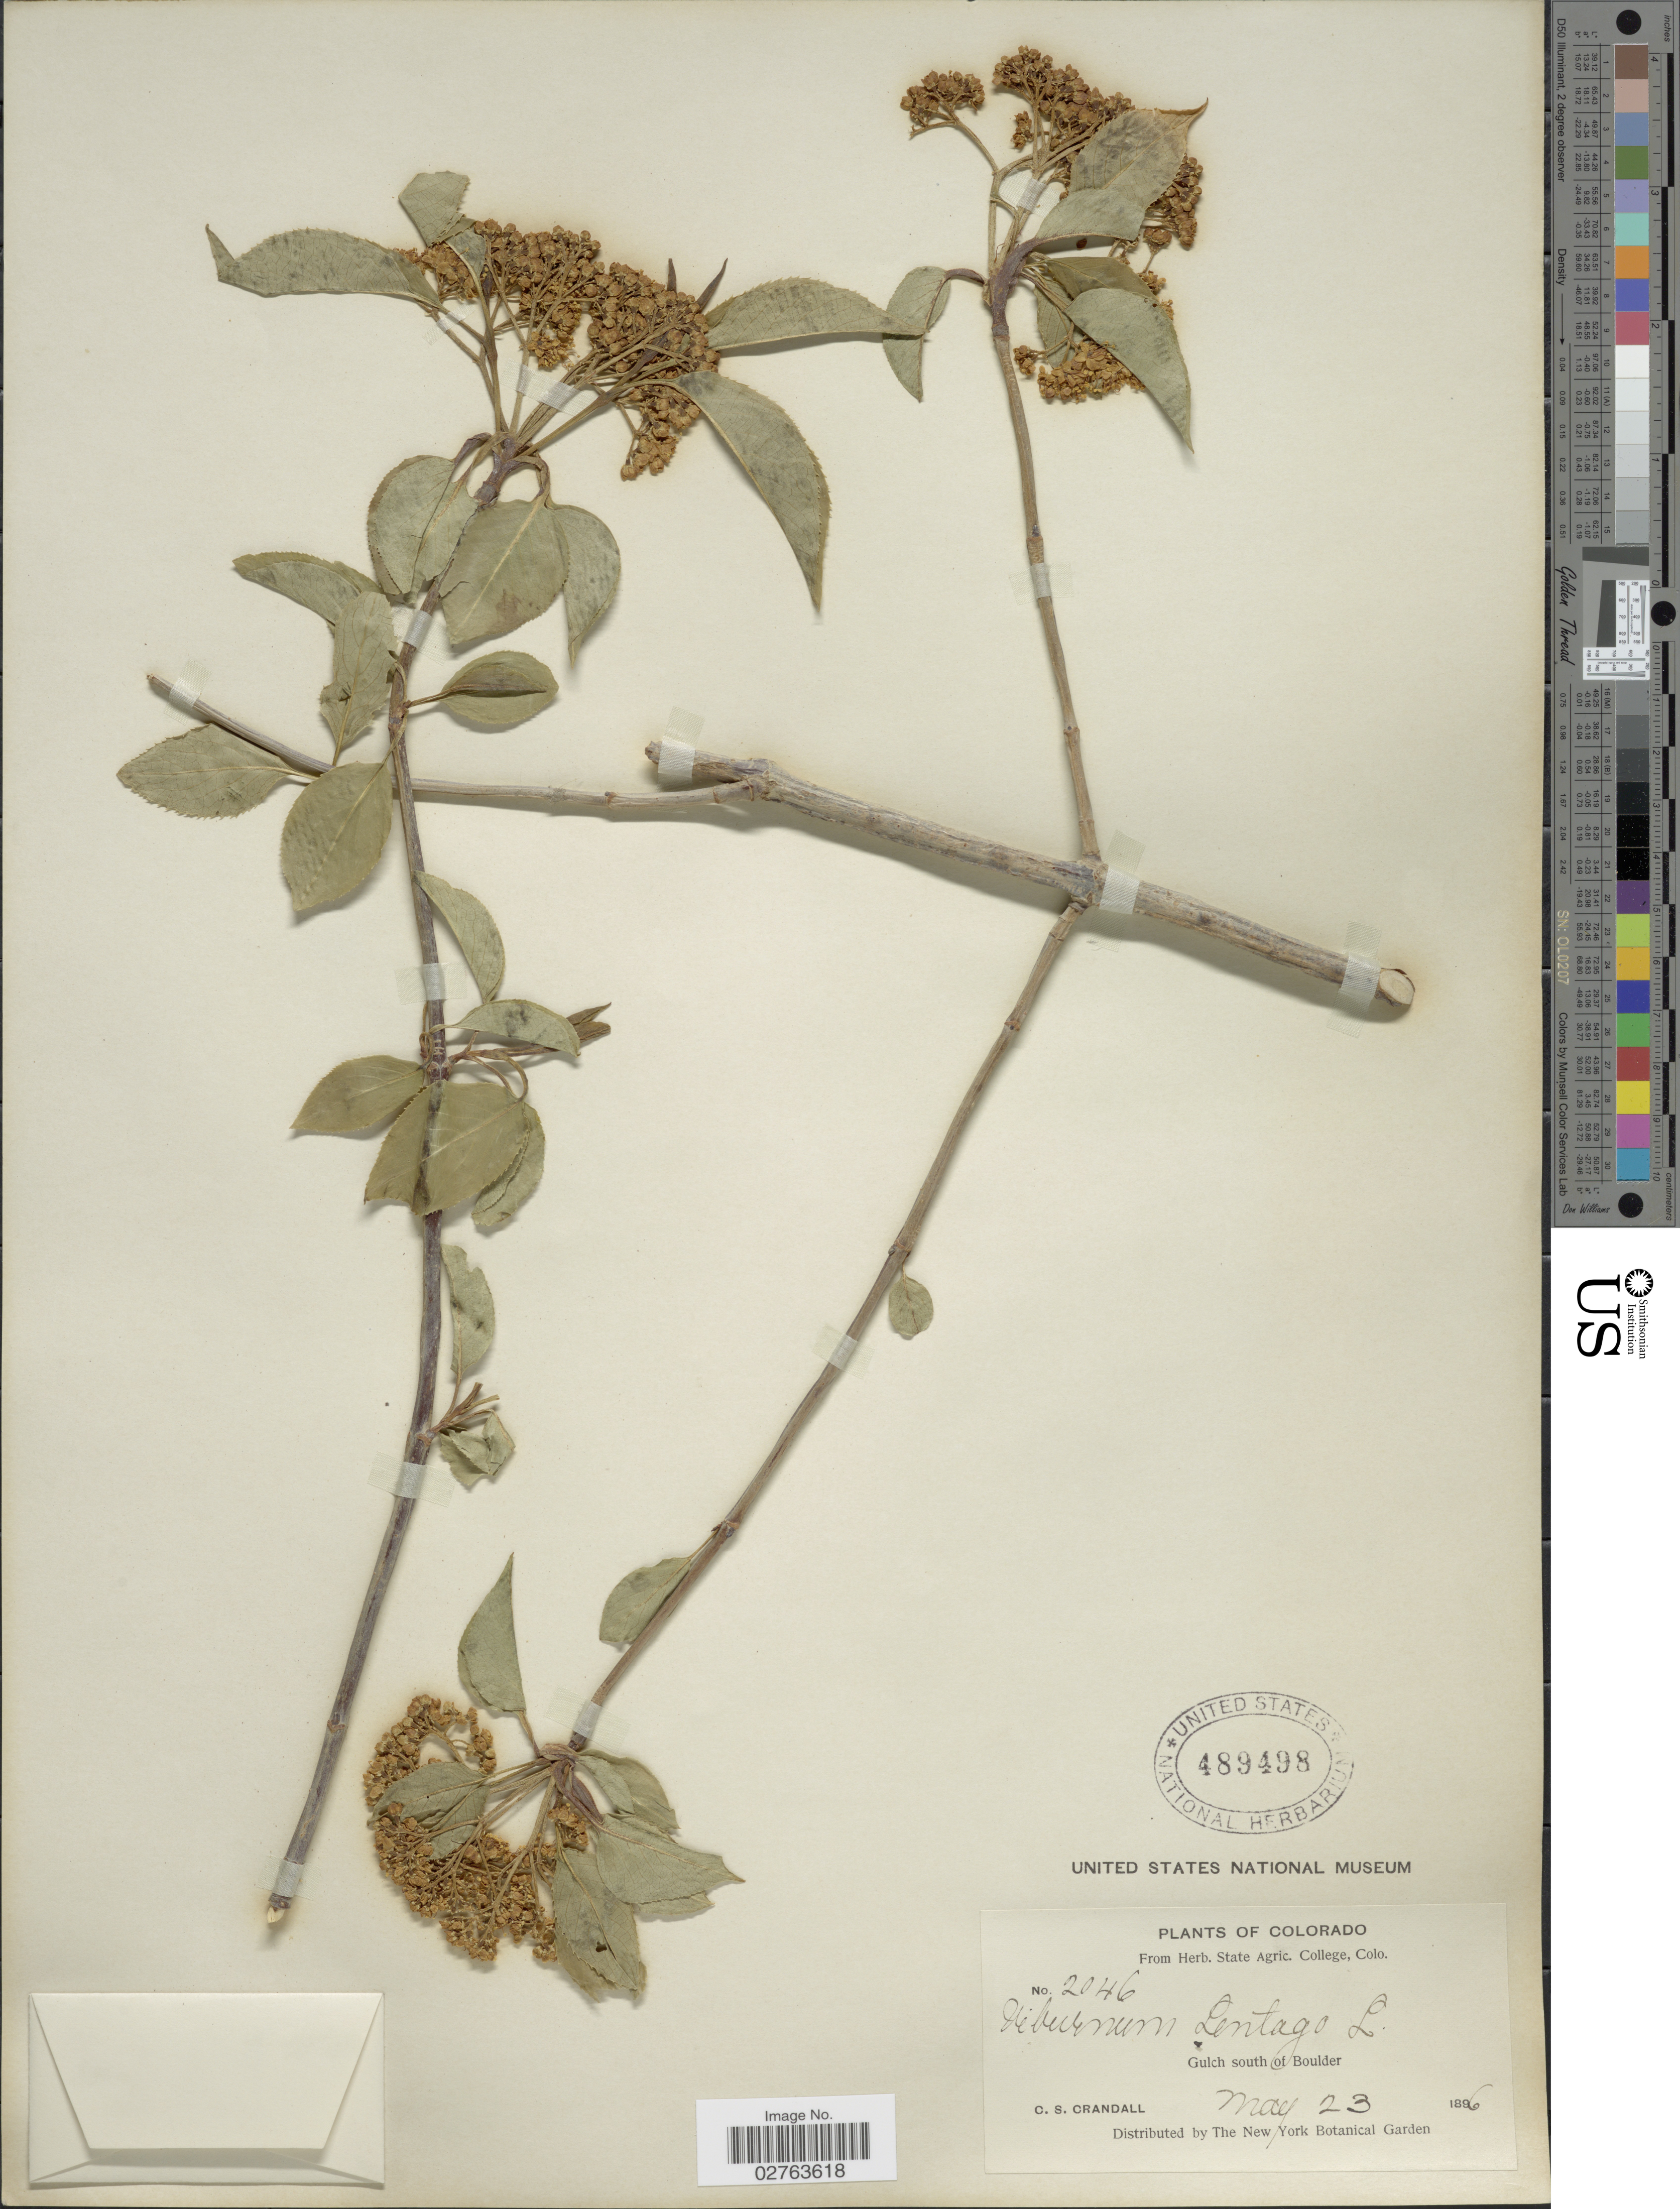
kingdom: Plantae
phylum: Tracheophyta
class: Magnoliopsida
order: Dipsacales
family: Viburnaceae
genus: Viburnum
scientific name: Viburnum lentago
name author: L.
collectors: C. Crandall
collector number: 2046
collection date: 1896-05-23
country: United States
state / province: Colorado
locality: Gulch south of Boulder.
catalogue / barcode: US 489498